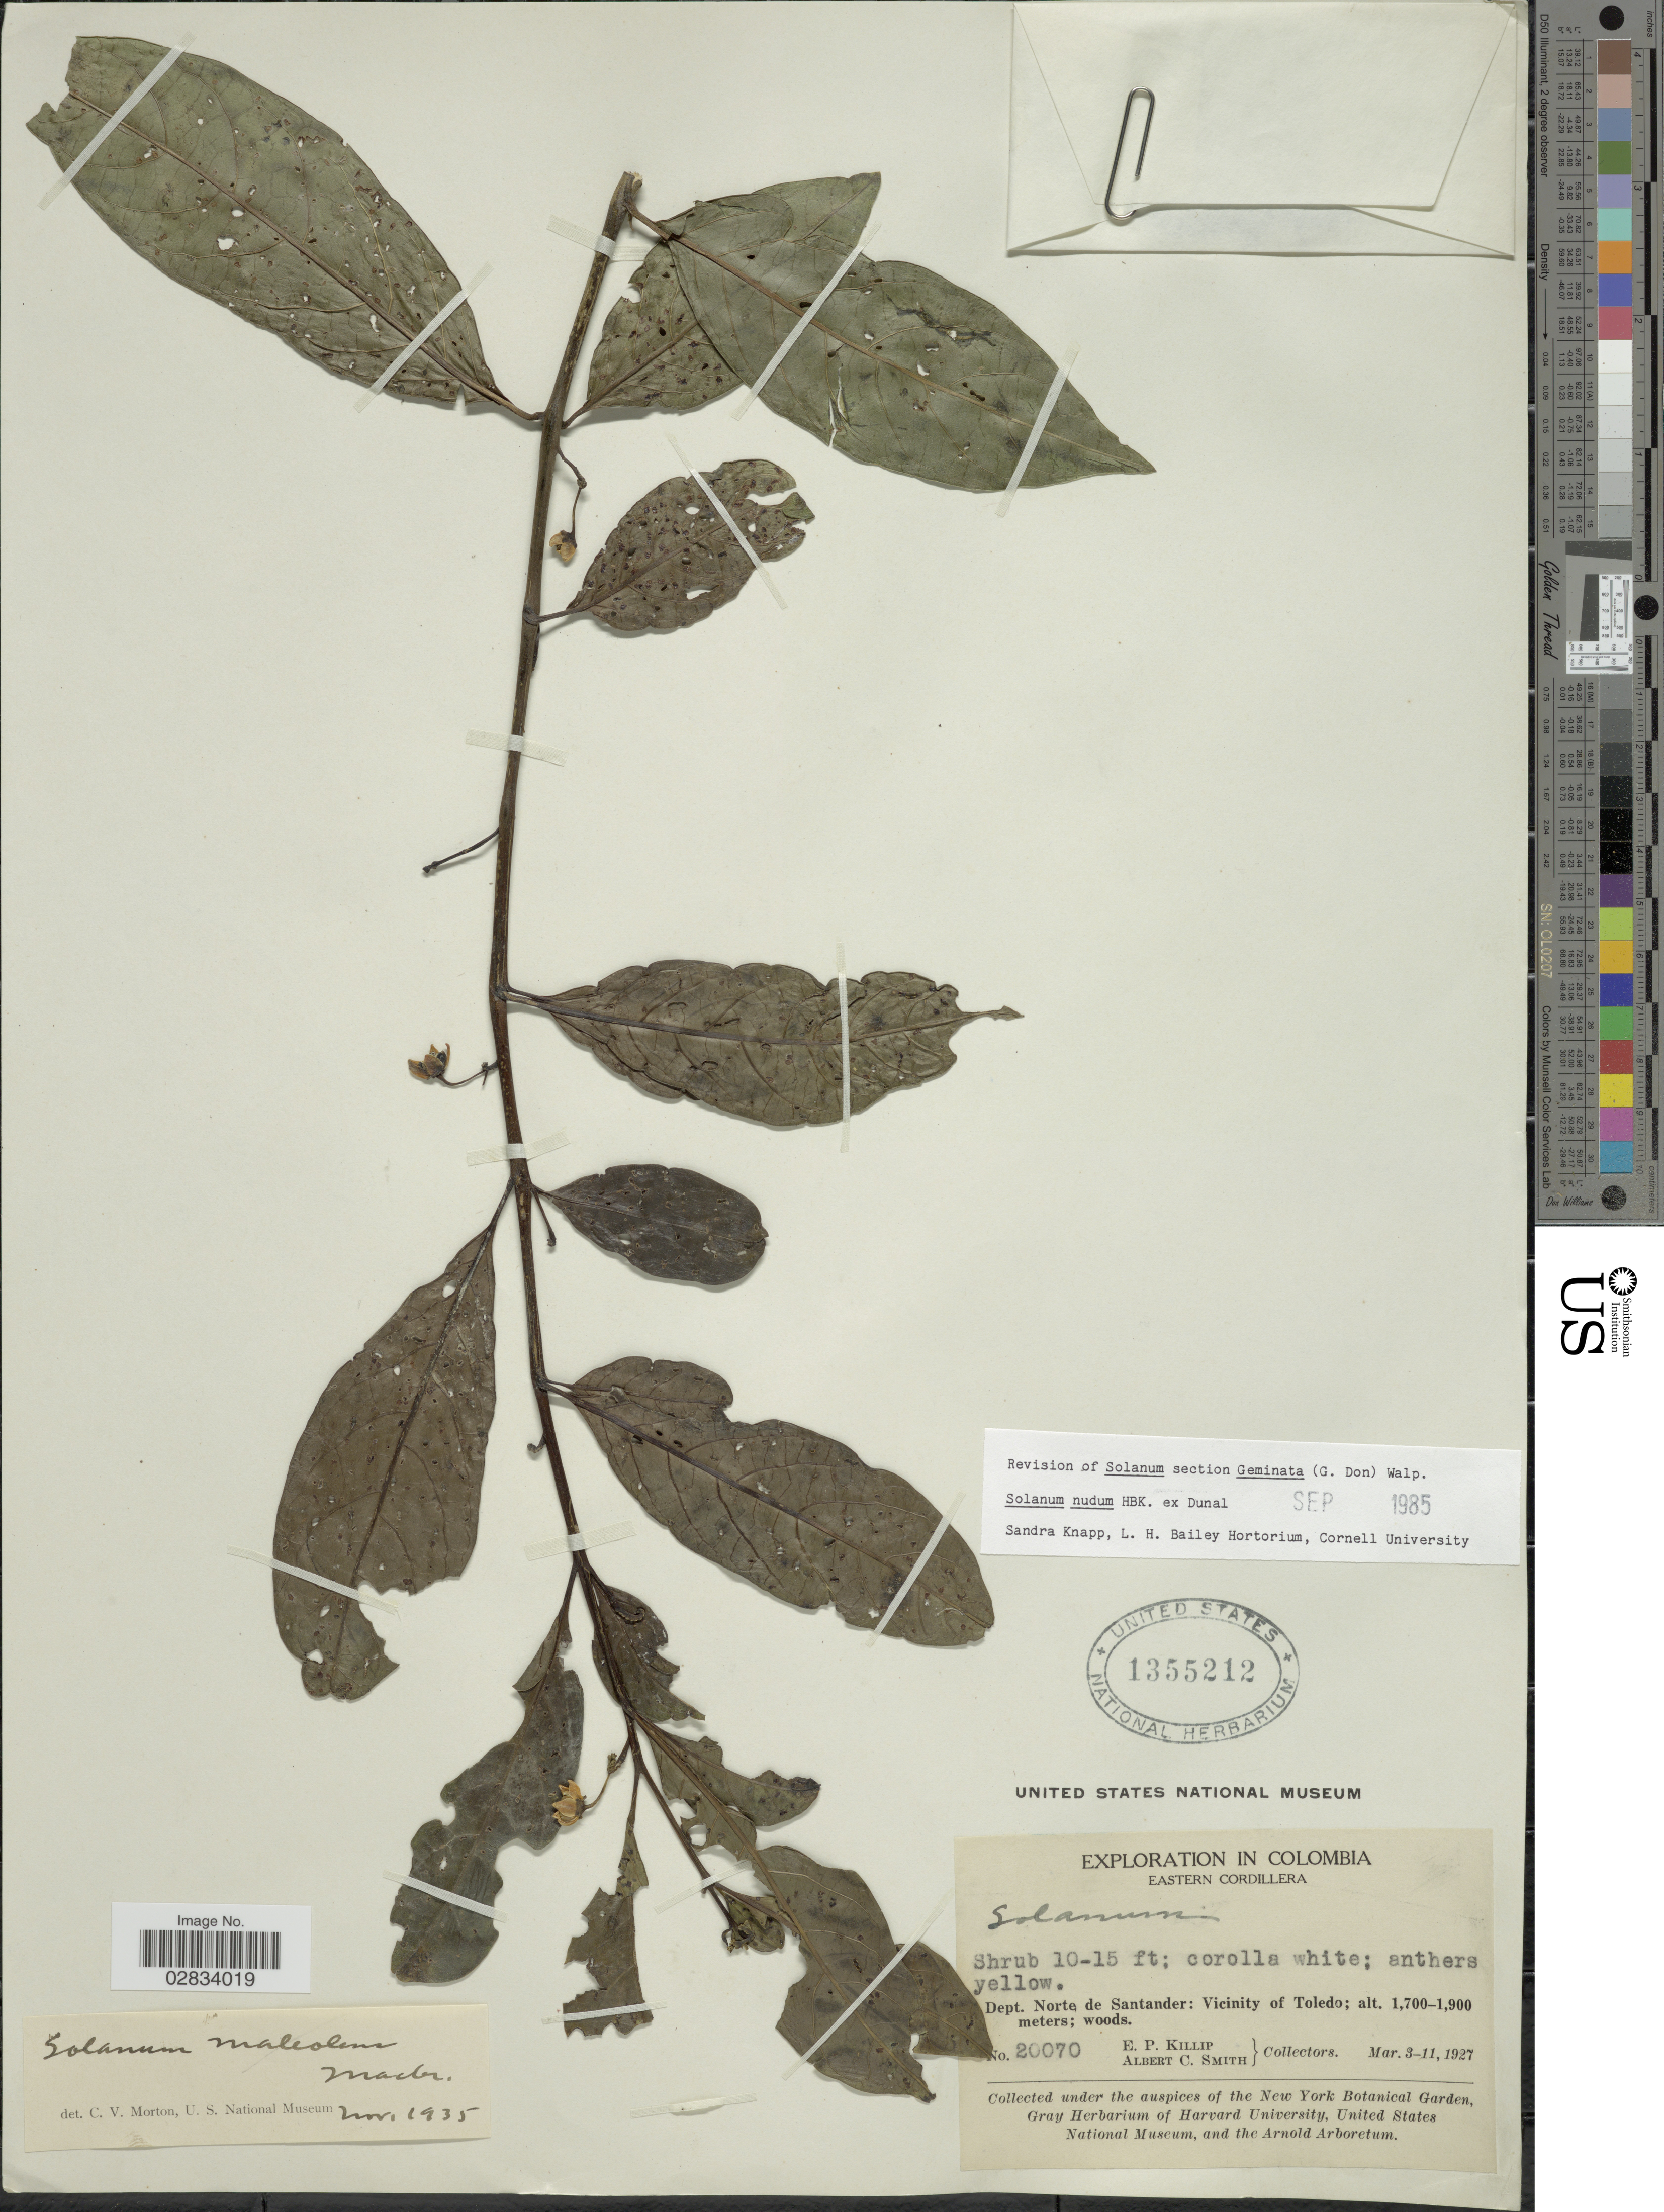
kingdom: Plantae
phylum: Tracheophyta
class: Magnoliopsida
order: Solanales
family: Solanaceae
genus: Solanum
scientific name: Solanum nudum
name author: Dunal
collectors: E. P. Killip & A. C. Smith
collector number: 20070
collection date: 1927-03-03/1927-03-11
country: Colombia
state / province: Norte de Santander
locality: Eastern Cordillera, Dept. Norte de Santander: Vicinity of Toledo.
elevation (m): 1700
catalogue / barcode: US 1355212